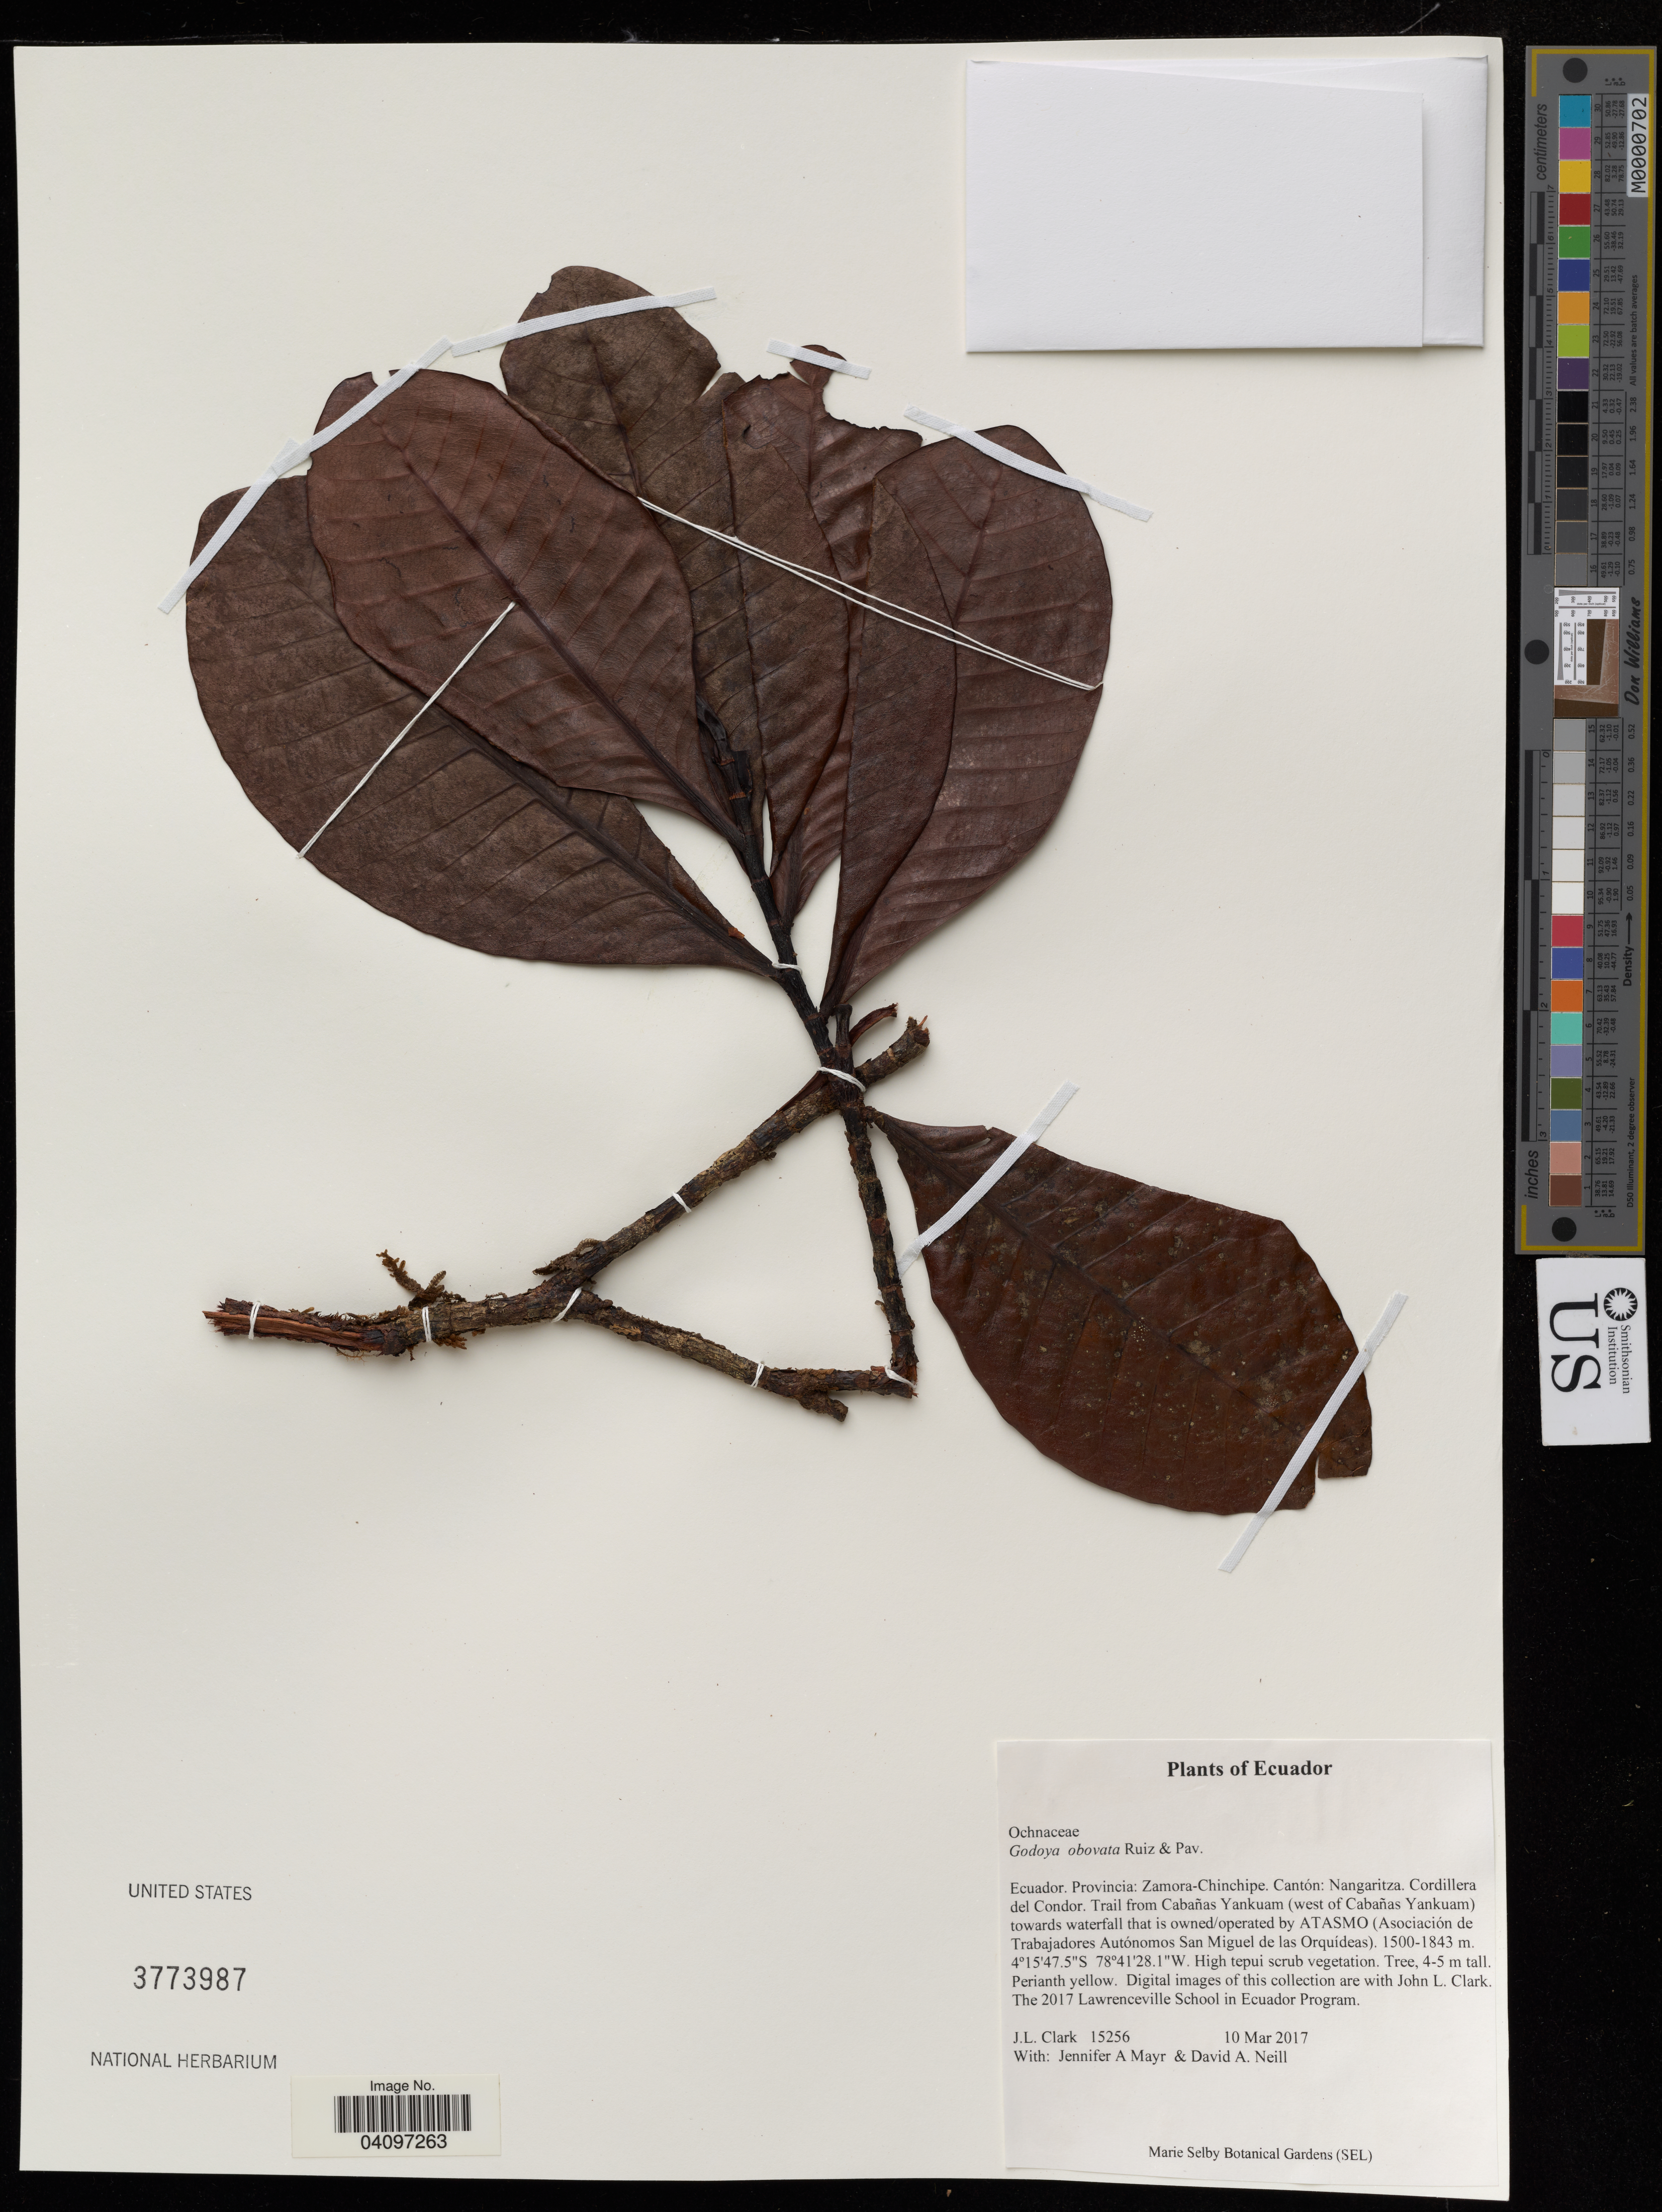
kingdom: Plantae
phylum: Tracheophyta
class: Magnoliopsida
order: Malpighiales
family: Ochnaceae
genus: Godoya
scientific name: Godoya obovata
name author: Ruiz & Pav.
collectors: J. Clark, J. Mayr & D. A. Neill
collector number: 15256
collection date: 2017-03-10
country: Ecuador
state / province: Zamora-Chinchipe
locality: Cantón: Nangaritza. Cordillera del Condor. Trail from Cabañas Yankuam (west of Cabañas Yankuam) towards waterfall that is owned/operated by ATASMO (Asociación de Trabajadores Autónomos San Miguel de las Orquídeas).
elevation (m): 1500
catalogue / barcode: US 3773987